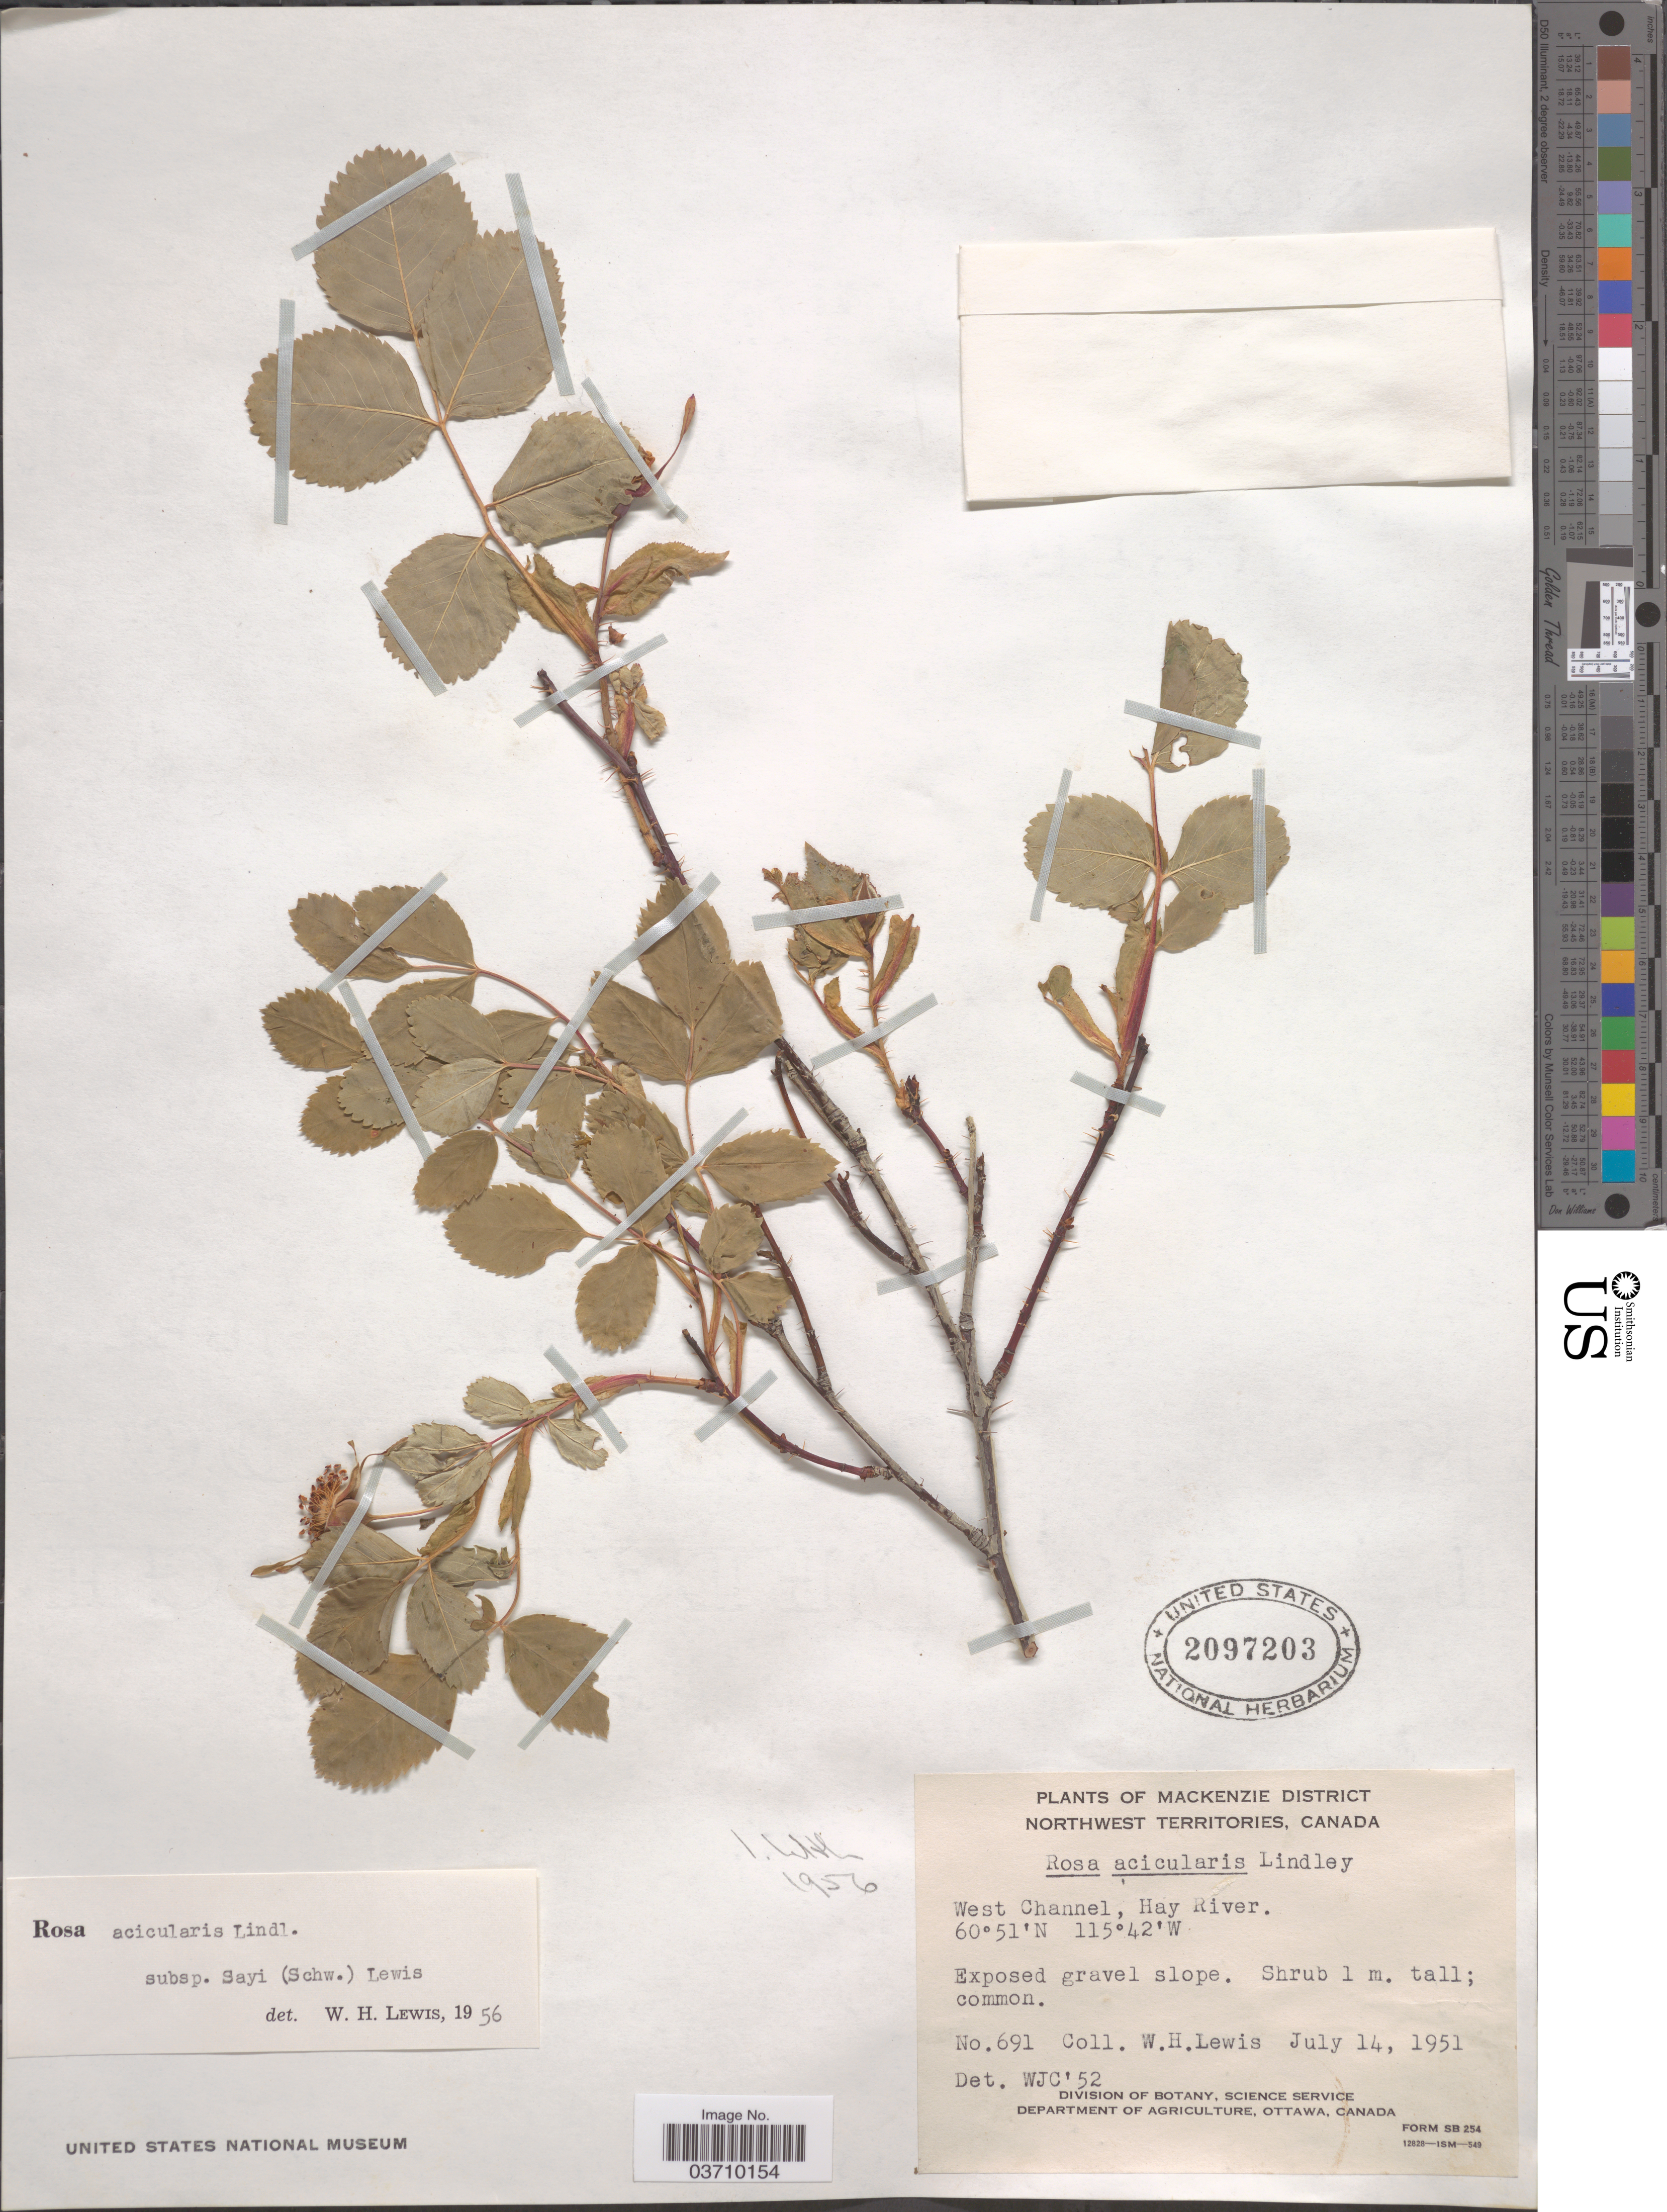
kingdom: Plantae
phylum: Tracheophyta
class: Magnoliopsida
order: Rosales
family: Rosaceae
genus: Rosa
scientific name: Rosa acicularis var. sayi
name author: (Schwein.) Rehder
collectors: W. H. Lewis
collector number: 691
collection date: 1951-07-14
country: Canada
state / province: Northwest Territories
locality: Mackenzie District. West Channel, Hay River.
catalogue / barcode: US 2097203